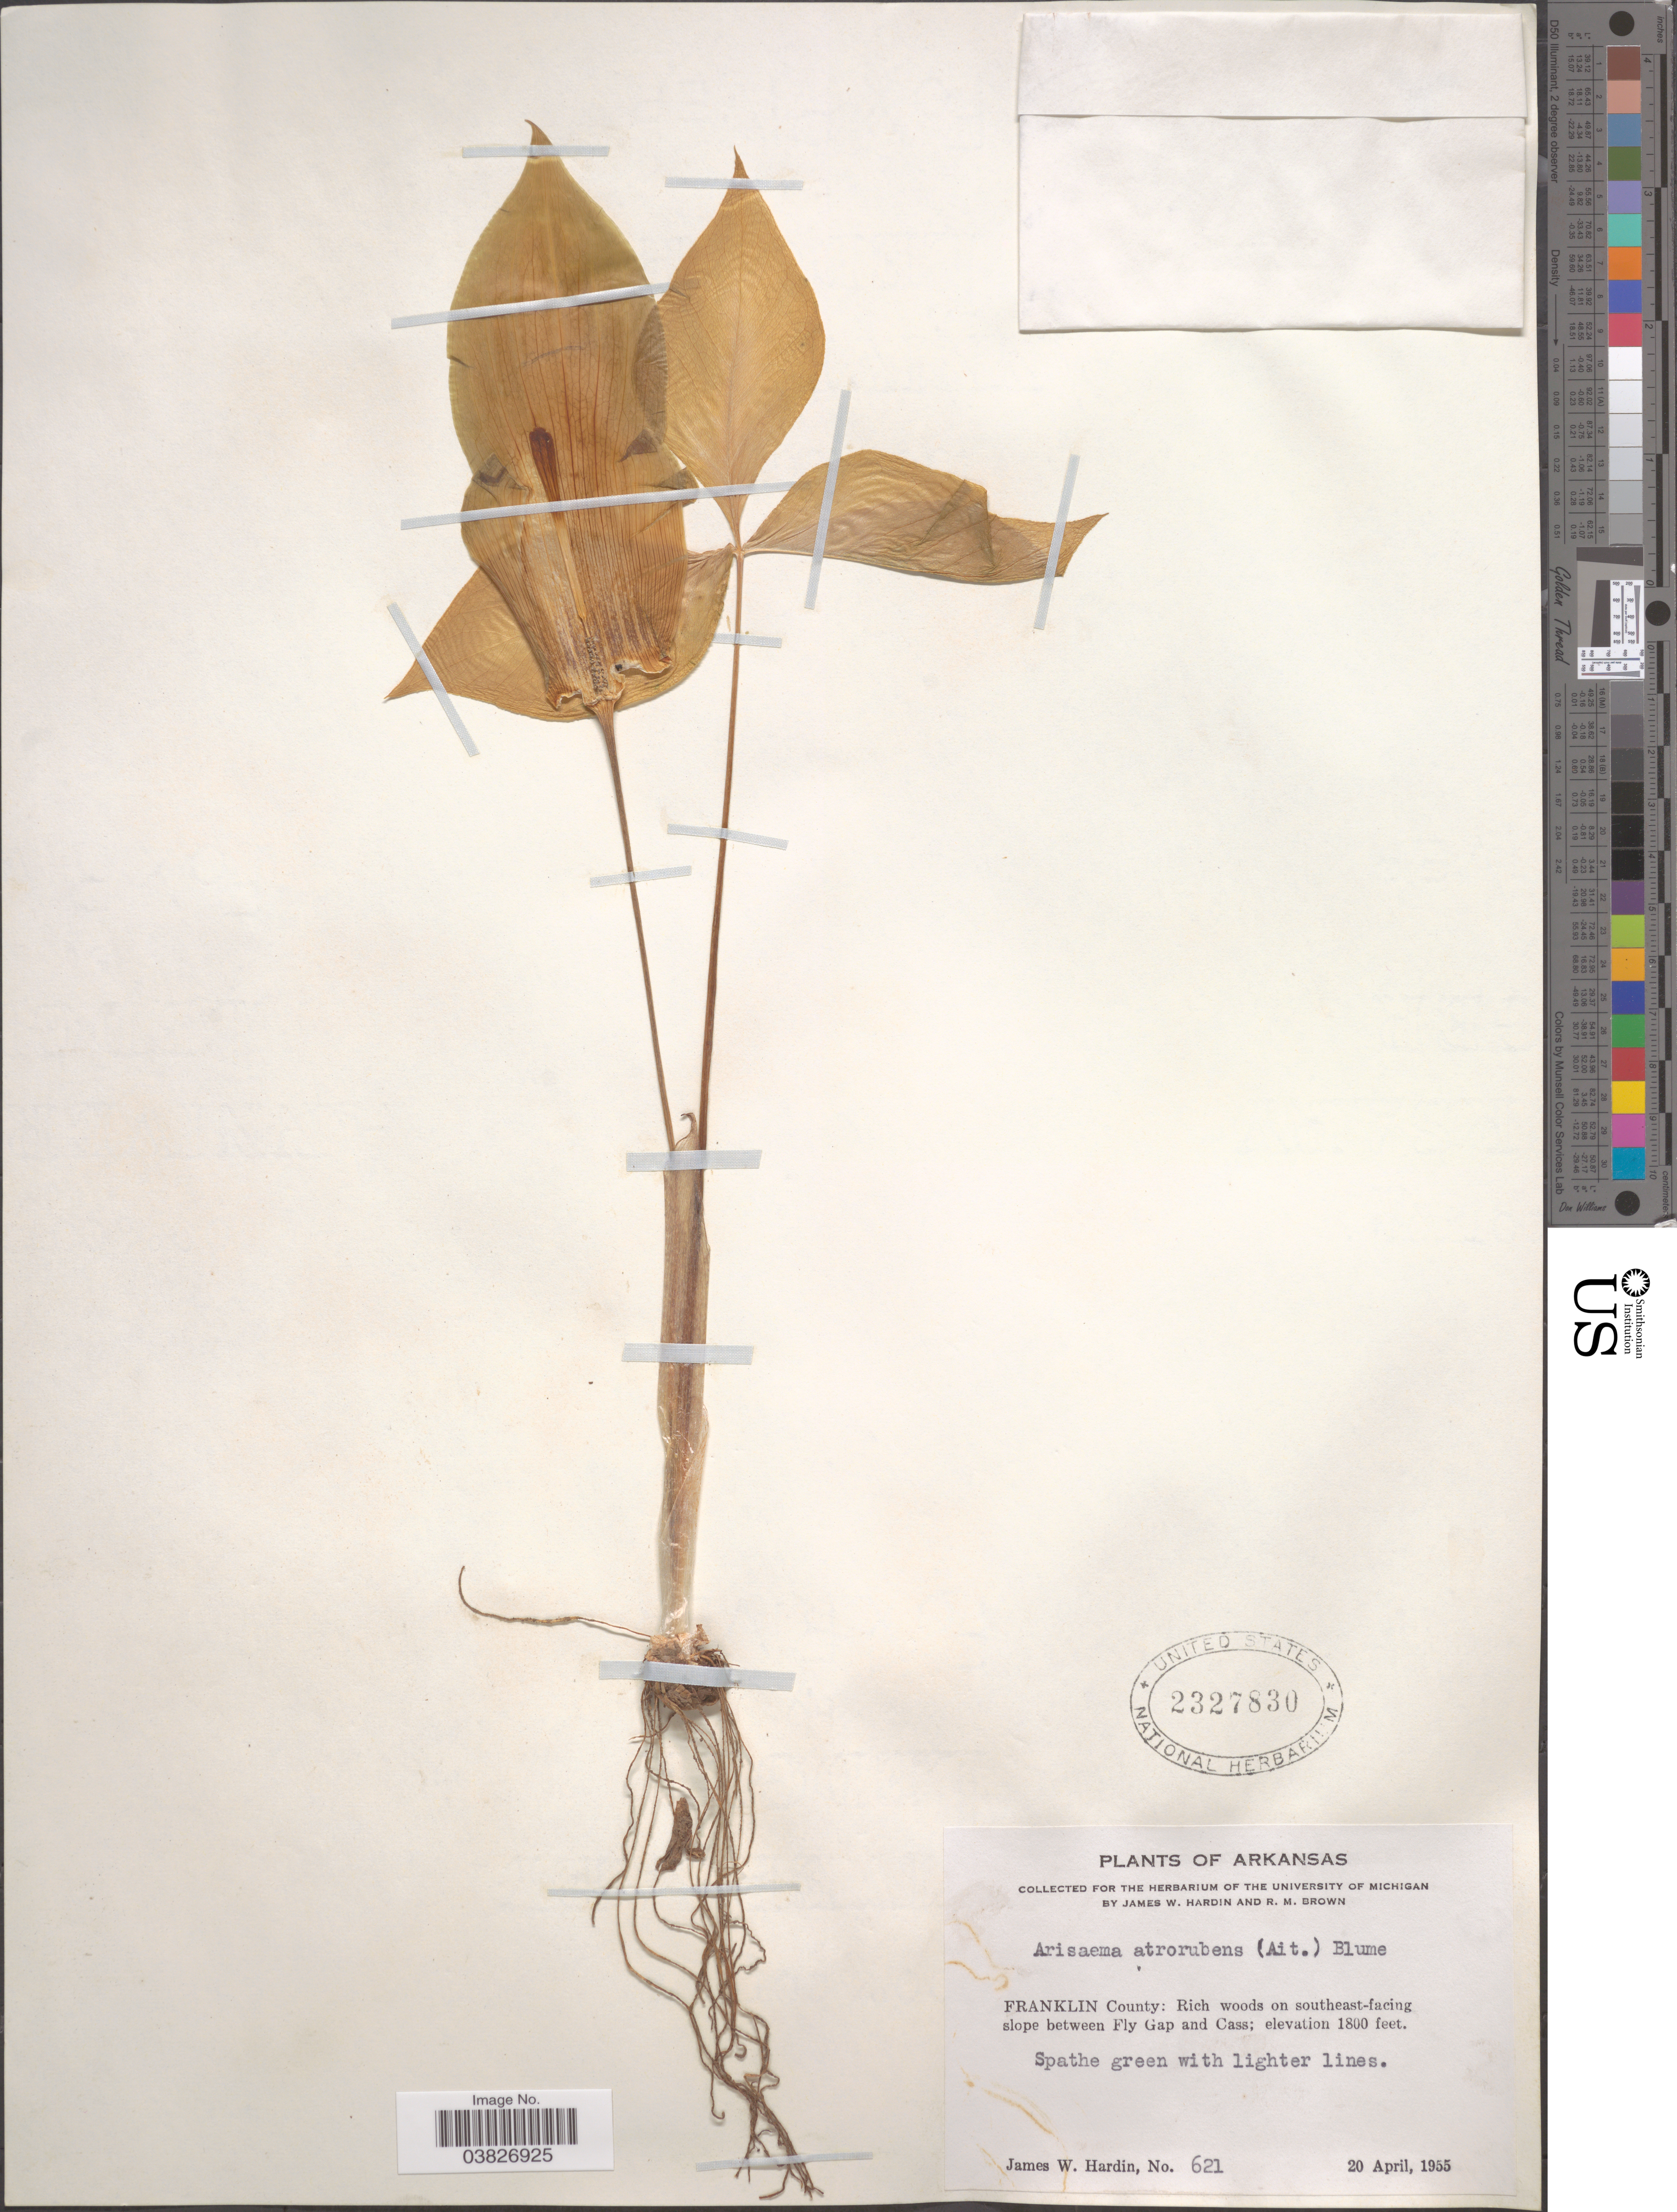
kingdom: Plantae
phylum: Tracheophyta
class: Liliopsida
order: Alismatales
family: Araceae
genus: Arisaema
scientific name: Arisaema atrorubens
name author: (Aiton) Blume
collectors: J. W. Hardin & R. Brown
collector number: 621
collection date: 1955-04-20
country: United States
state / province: Arkansas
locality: Franklin County: Rich woods on southeast-facing slope between Fly Gap and Cass.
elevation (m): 549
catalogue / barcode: US 2327830